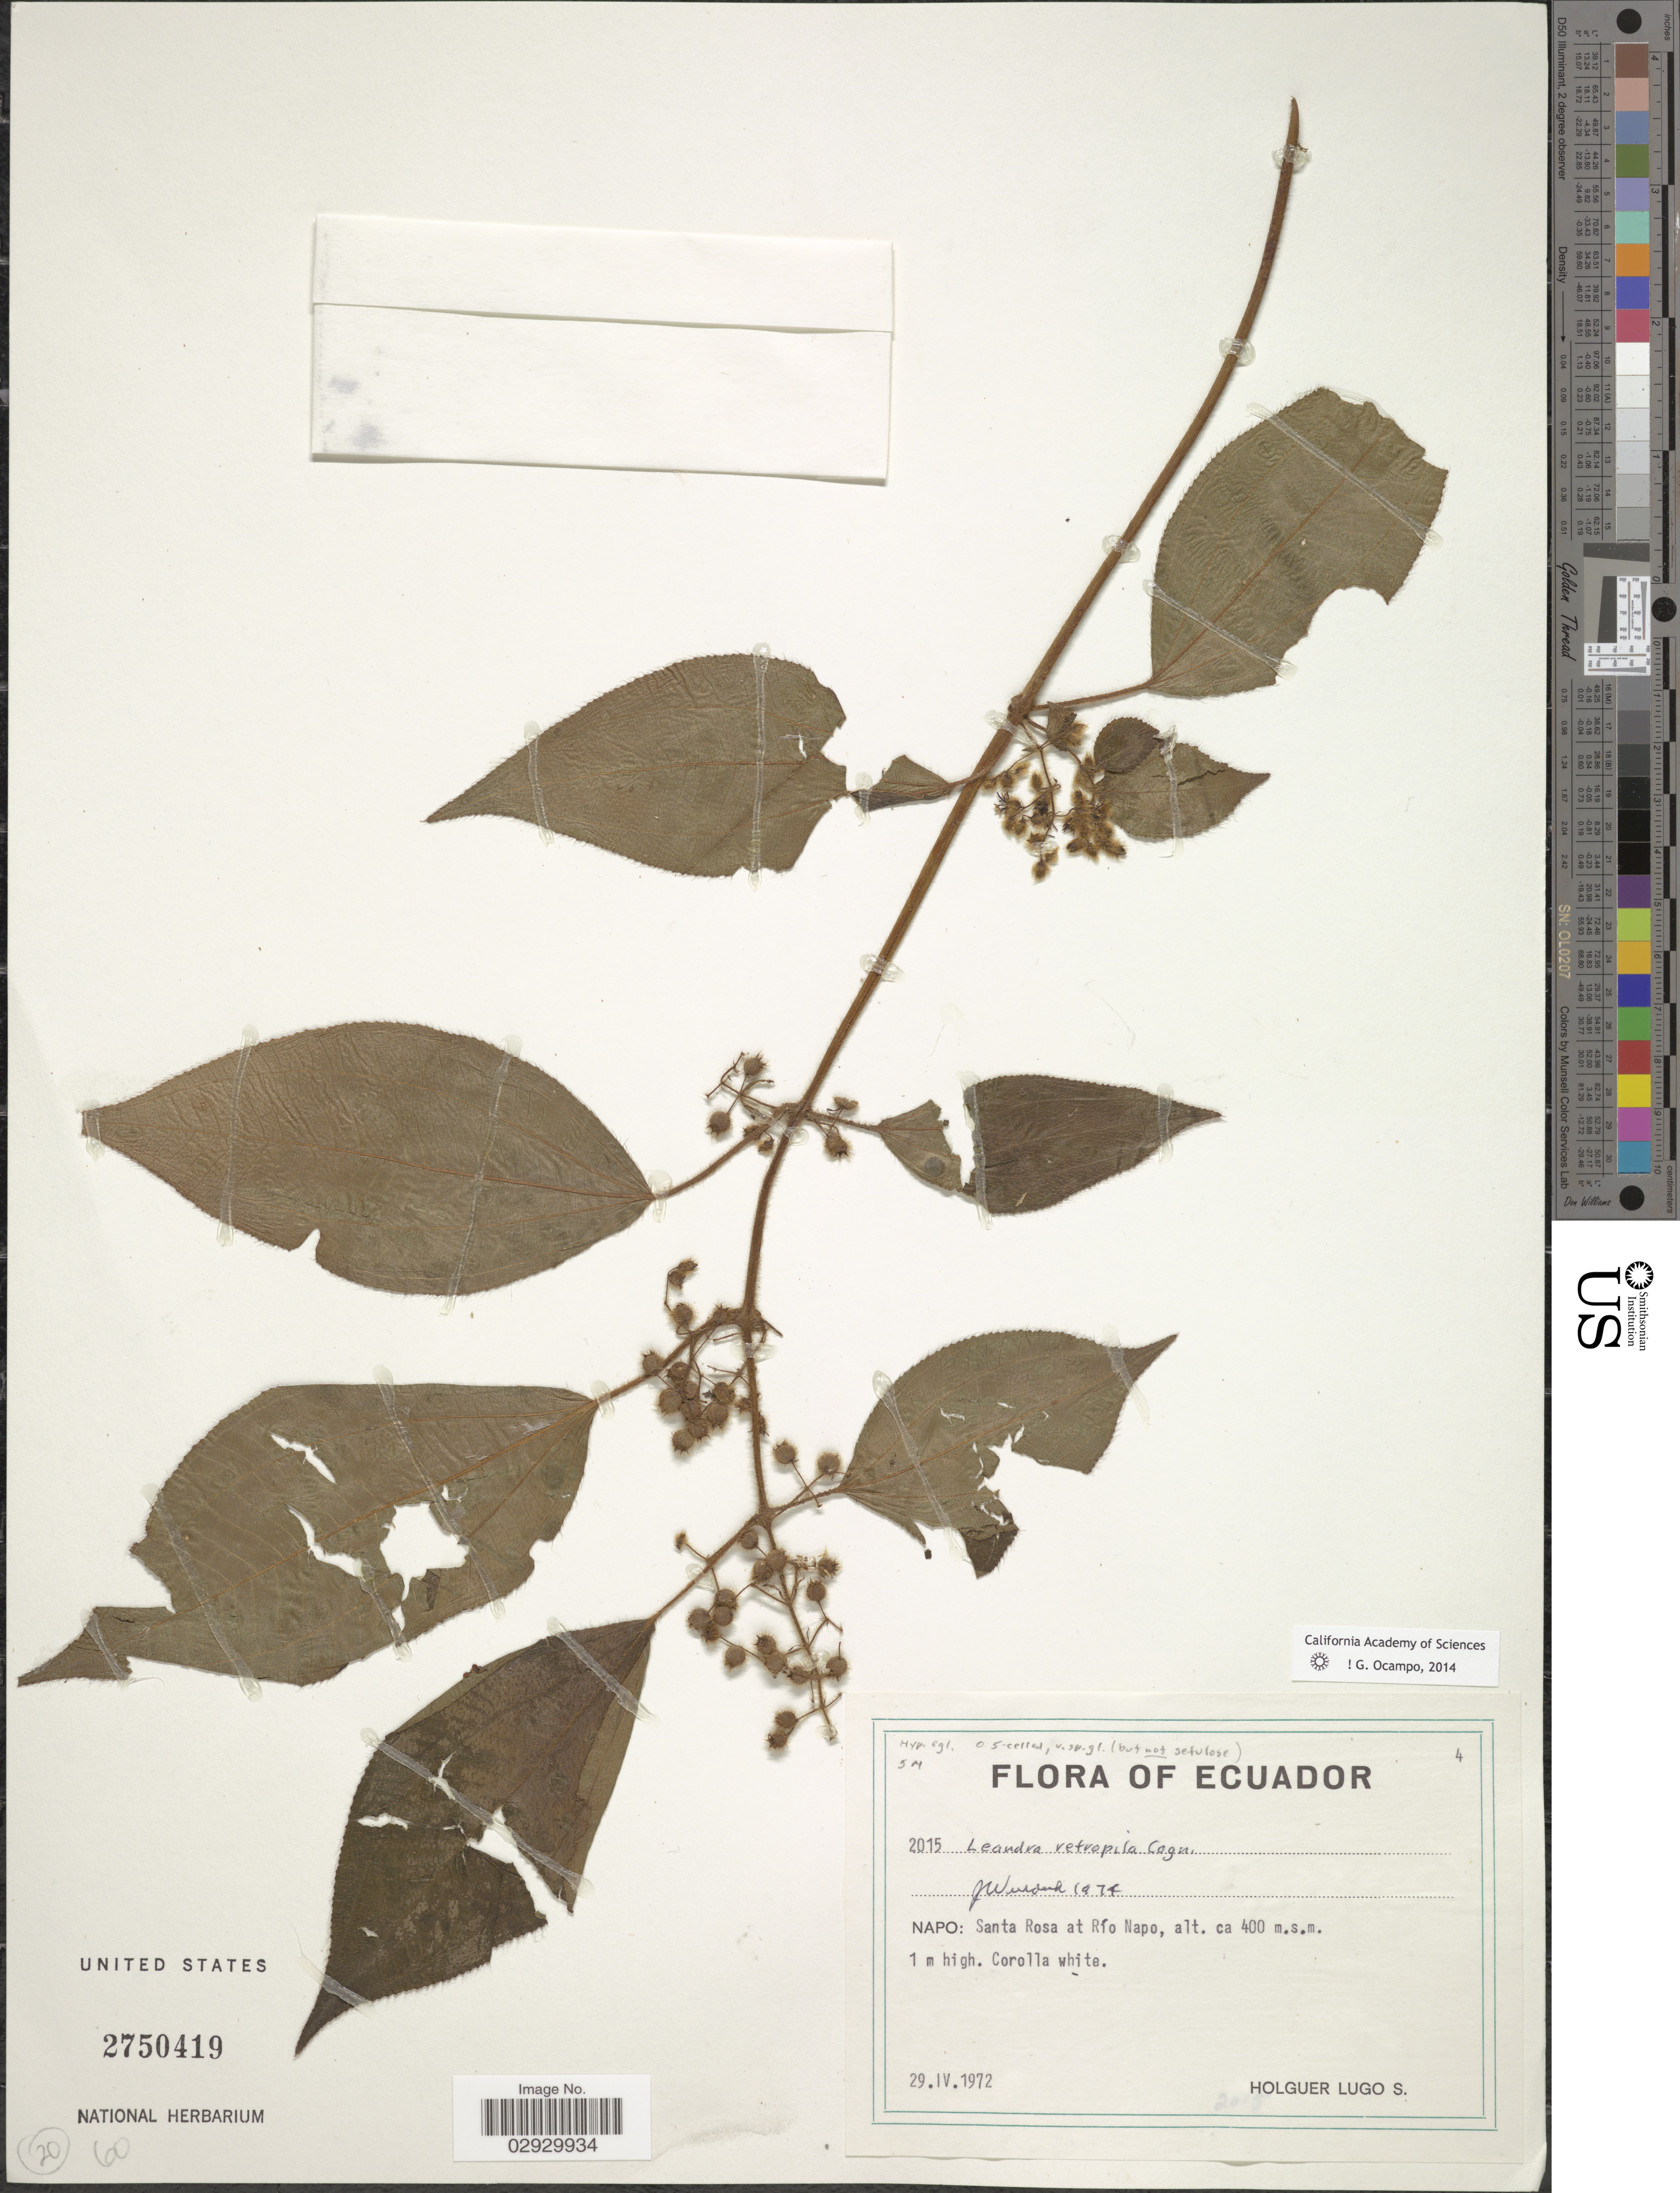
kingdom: Plantae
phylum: Tracheophyta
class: Magnoliopsida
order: Myrtales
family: Melastomataceae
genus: Leandra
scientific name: Leandra retropila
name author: Cogn.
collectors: H. Lugo S.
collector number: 2015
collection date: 1972-04-29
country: Ecuador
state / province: Napo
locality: Santa Rosa at Río Napo.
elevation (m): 400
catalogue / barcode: US 2750419